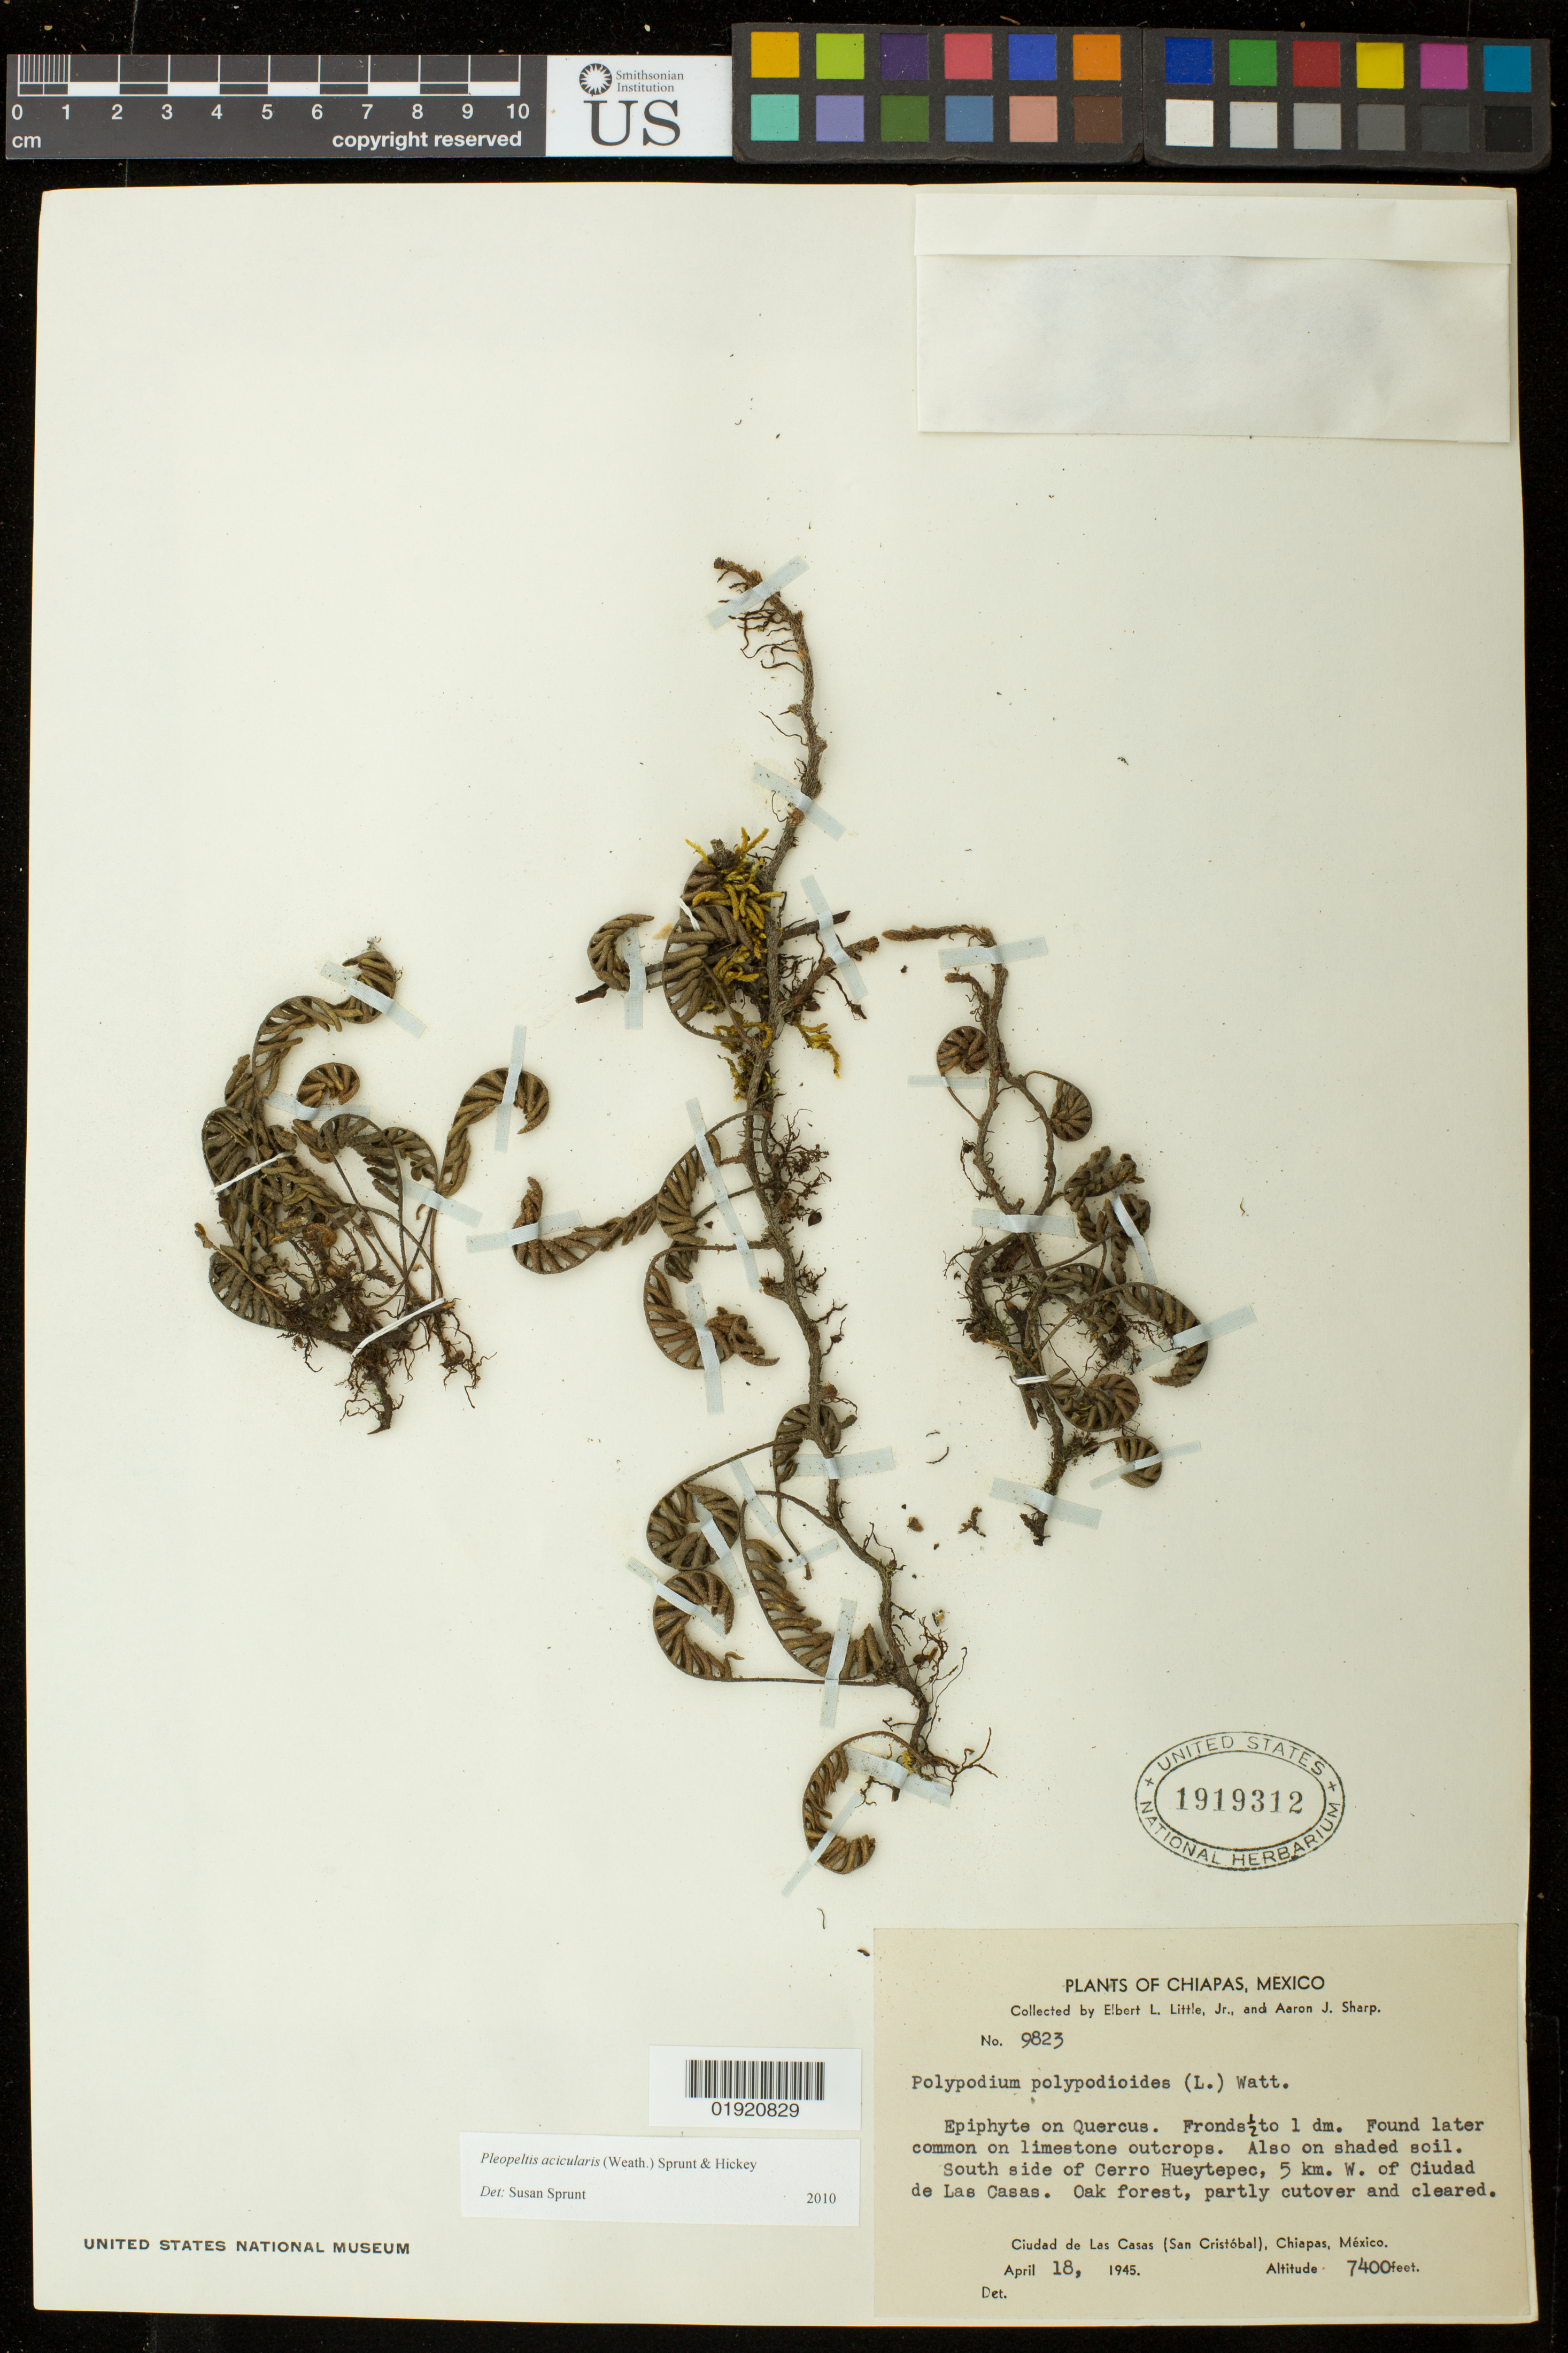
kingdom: Plantae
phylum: Tracheophyta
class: Polypodiopsida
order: Polypodiales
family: Polypodiaceae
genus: Pleopeltis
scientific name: Pleopeltis acicularis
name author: (Weath.) A.R. Sm. & Krömer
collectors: E. L. Little & A. J. Sharp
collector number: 9823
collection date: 1945-04-18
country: Mexico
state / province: Chiapas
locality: Ciudad de Las Casas (San Cristobal), Chiapas, Mexico. South side of Cerro Hueytepec, 5 km. W. of Ciudad de Las Casas.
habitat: Found later common on limestone outcrops. Also on shaded soil. Oak forest, partly cutover and cleared.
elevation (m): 2256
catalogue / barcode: US 1919312